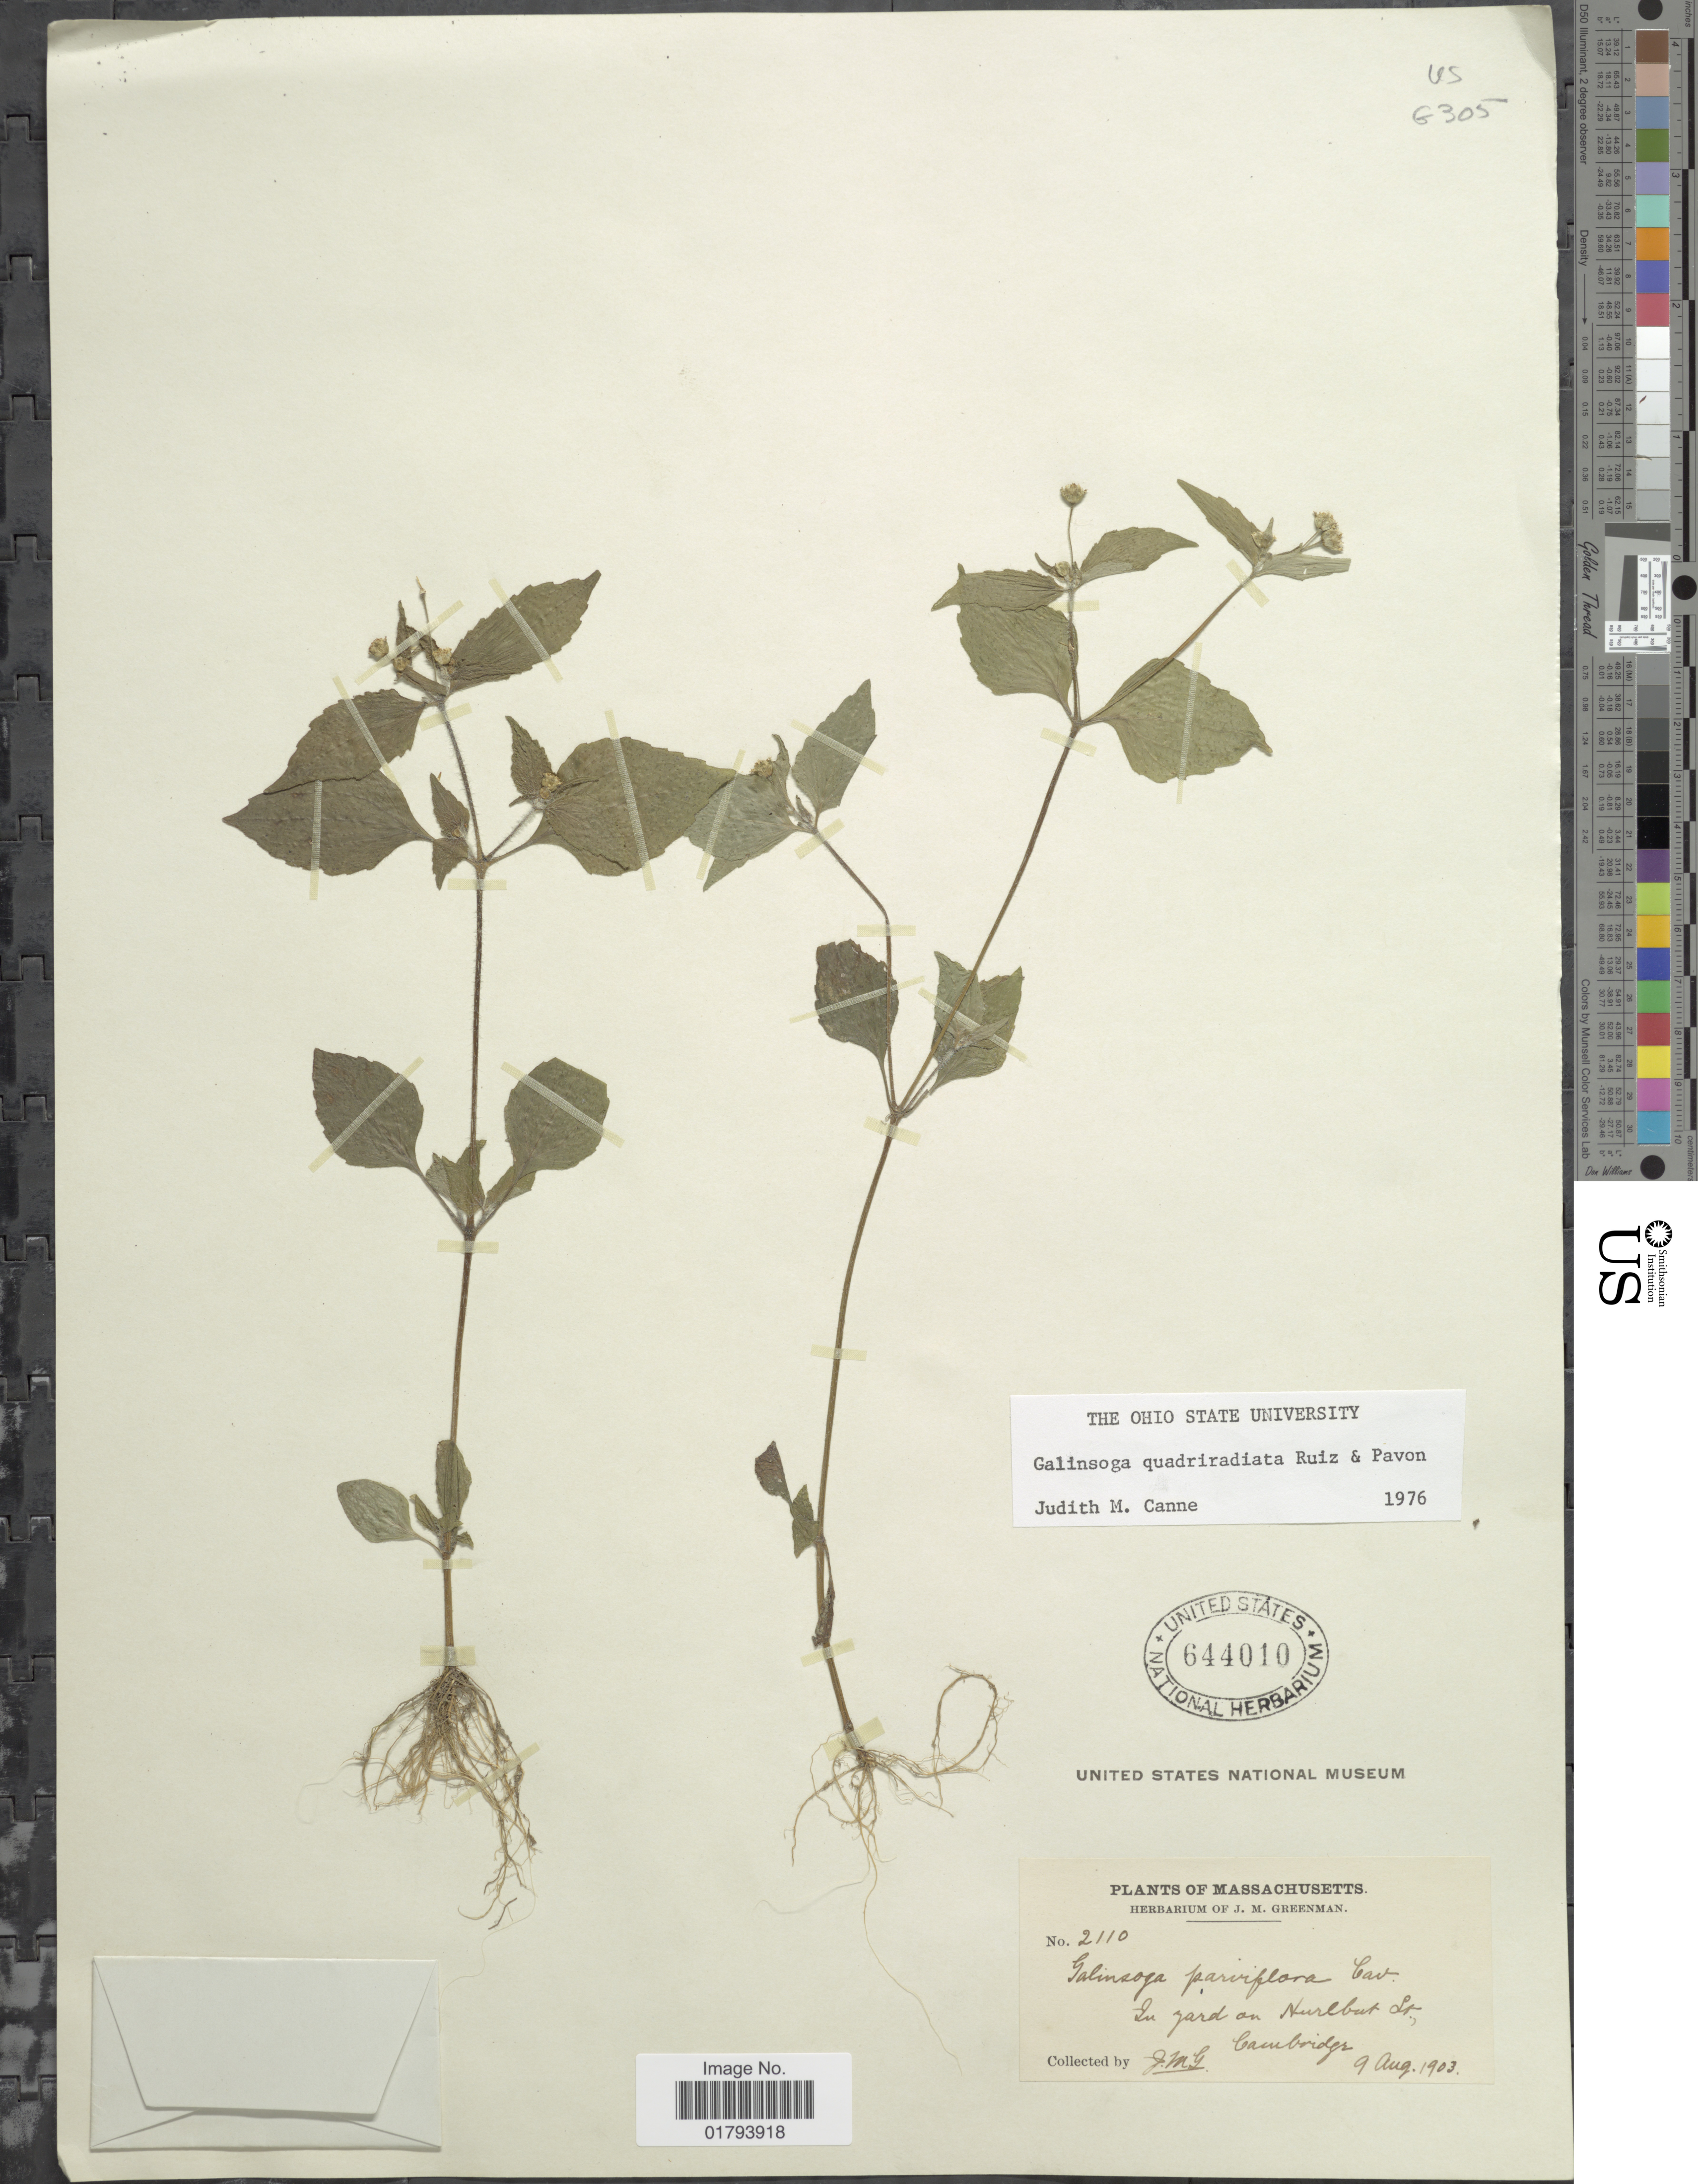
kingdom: Plantae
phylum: Tracheophyta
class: Magnoliopsida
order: Asterales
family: Asteraceae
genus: Galinsoga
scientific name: Galinsoga quadriradiata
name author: Ruiz & Pav.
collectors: J. M. Greenman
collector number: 2110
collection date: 1903-08-09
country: United States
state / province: Massachusetts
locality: In yard on Hurlbut St. Cambridge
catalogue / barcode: US 644010